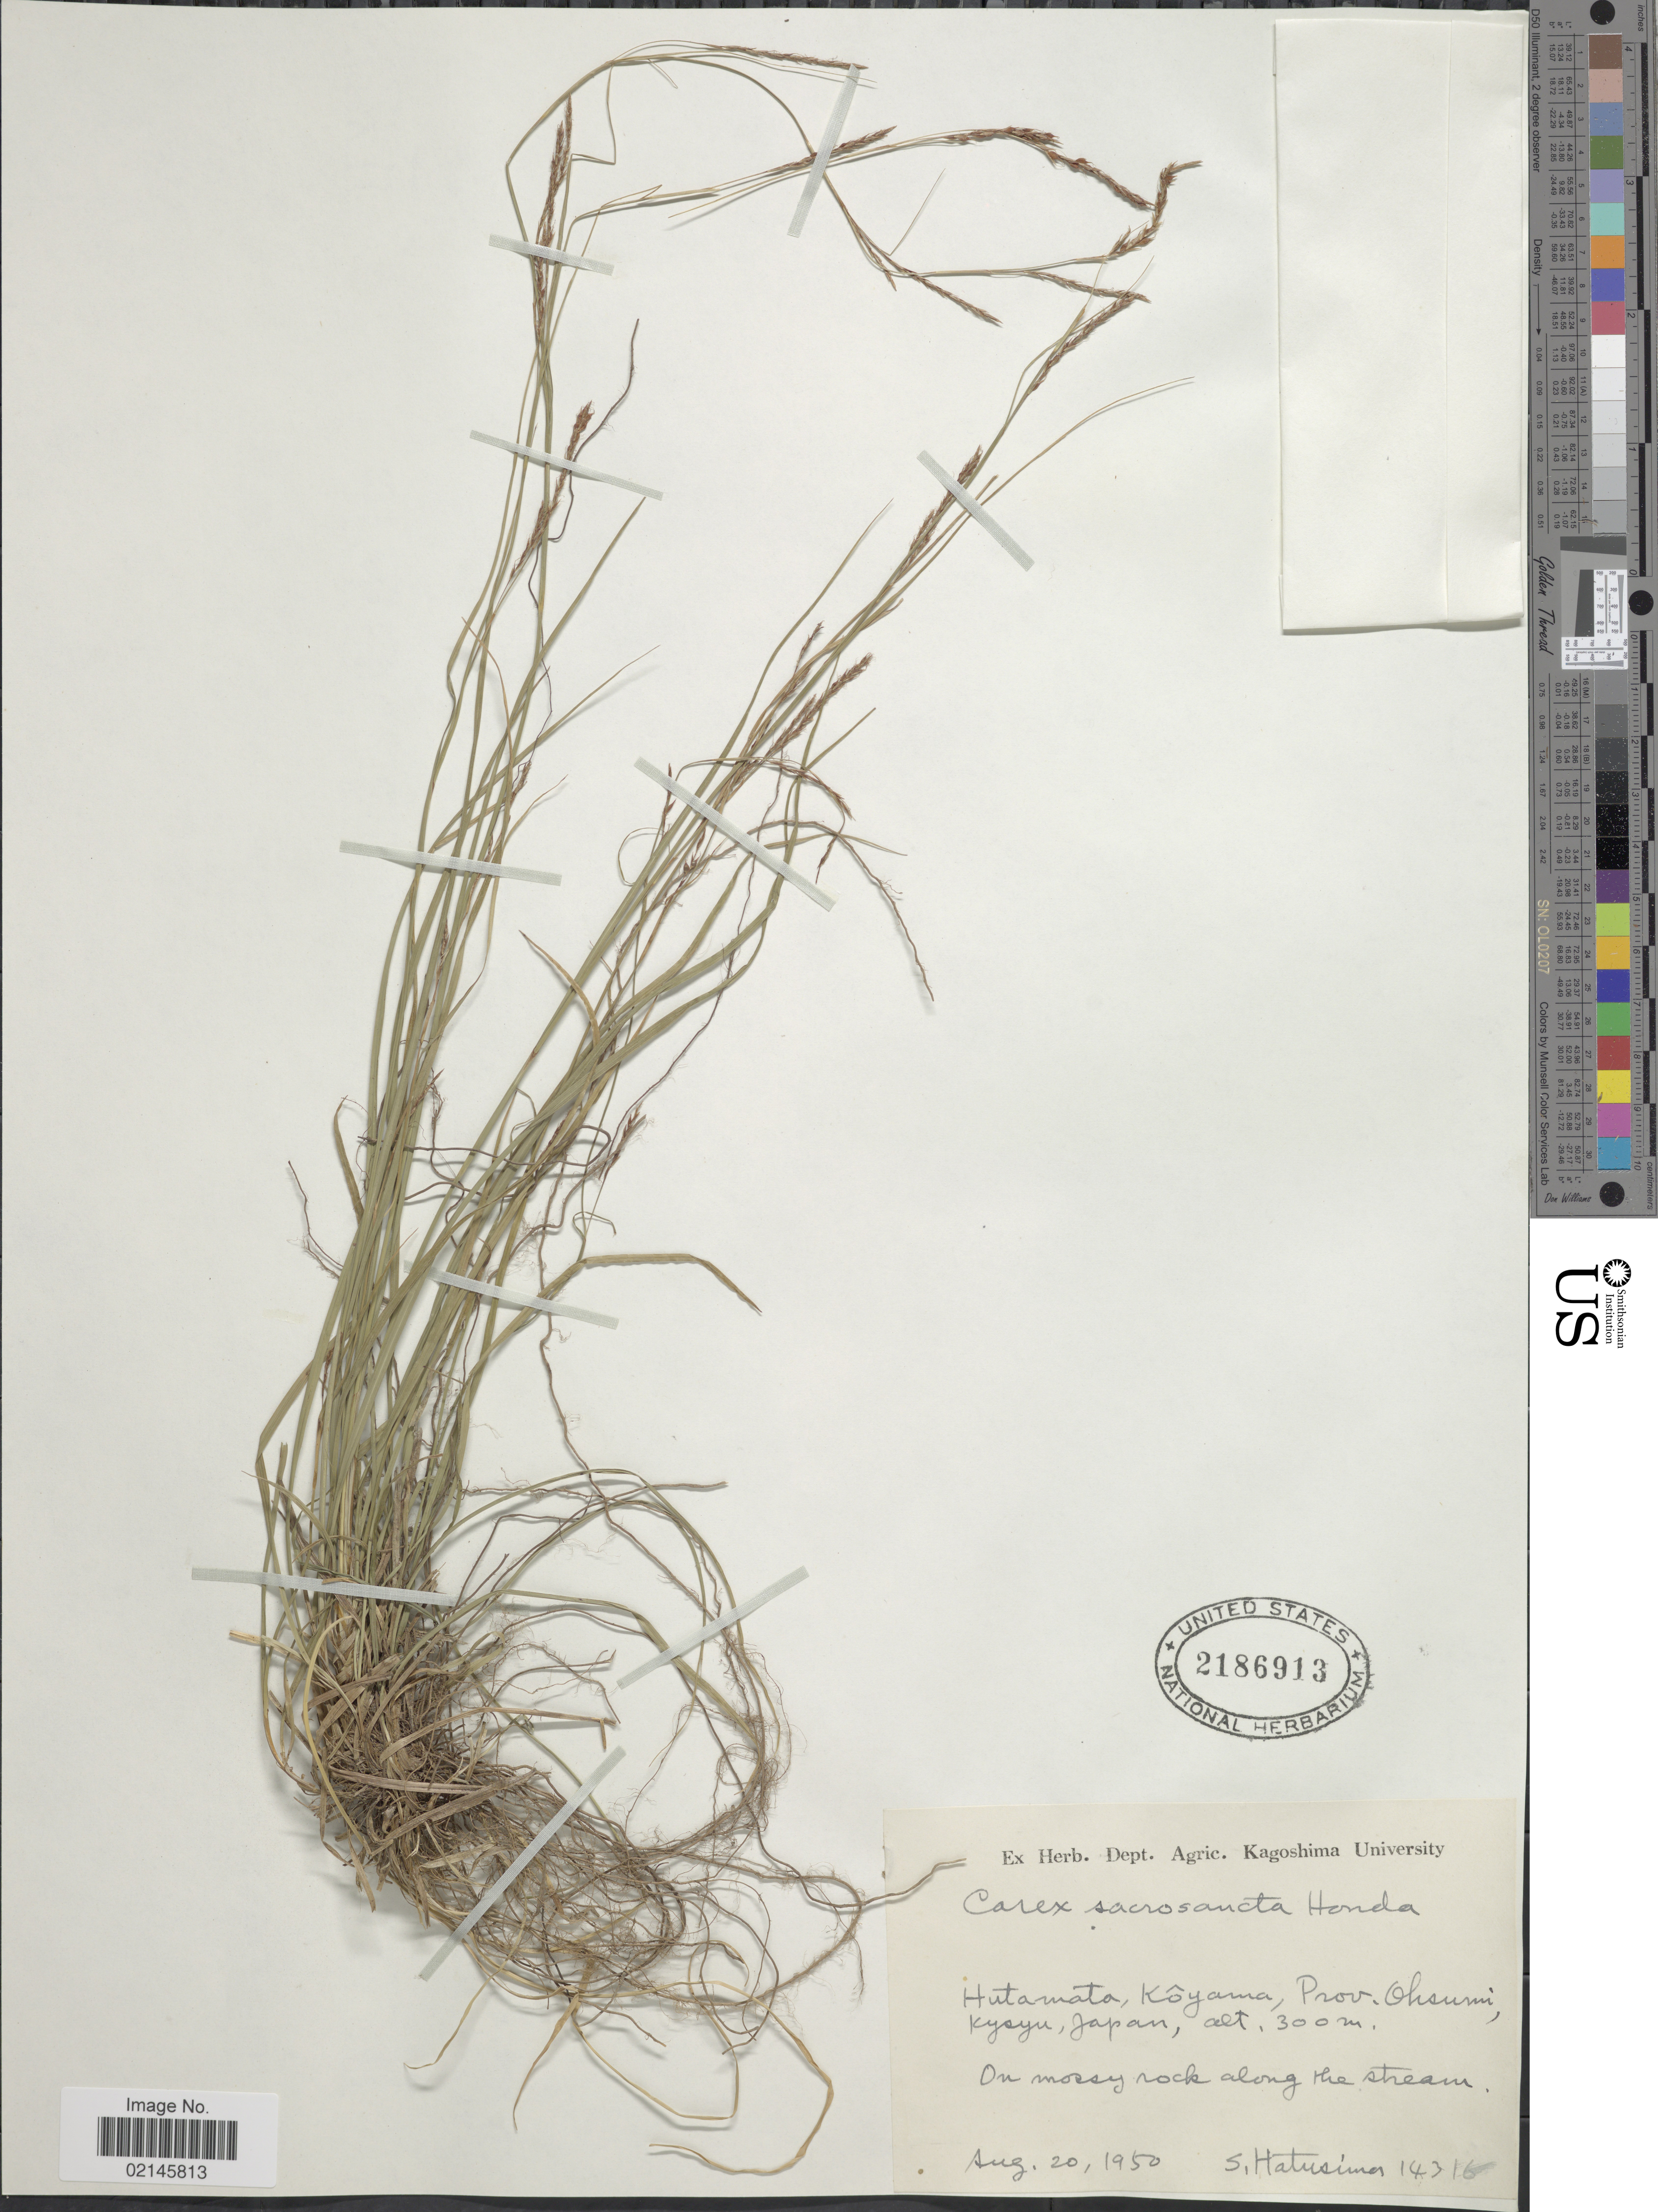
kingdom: Plantae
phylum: Tracheophyta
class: Liliopsida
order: Poales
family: Cyperaceae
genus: Carex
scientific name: Carex sacrosancta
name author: Honda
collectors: S. Hatushima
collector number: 14316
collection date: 1950-08-20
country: Japan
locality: Hutamata, Koyama, Prov. Ohsumi, Kyusyu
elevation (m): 300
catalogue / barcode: US 2186913